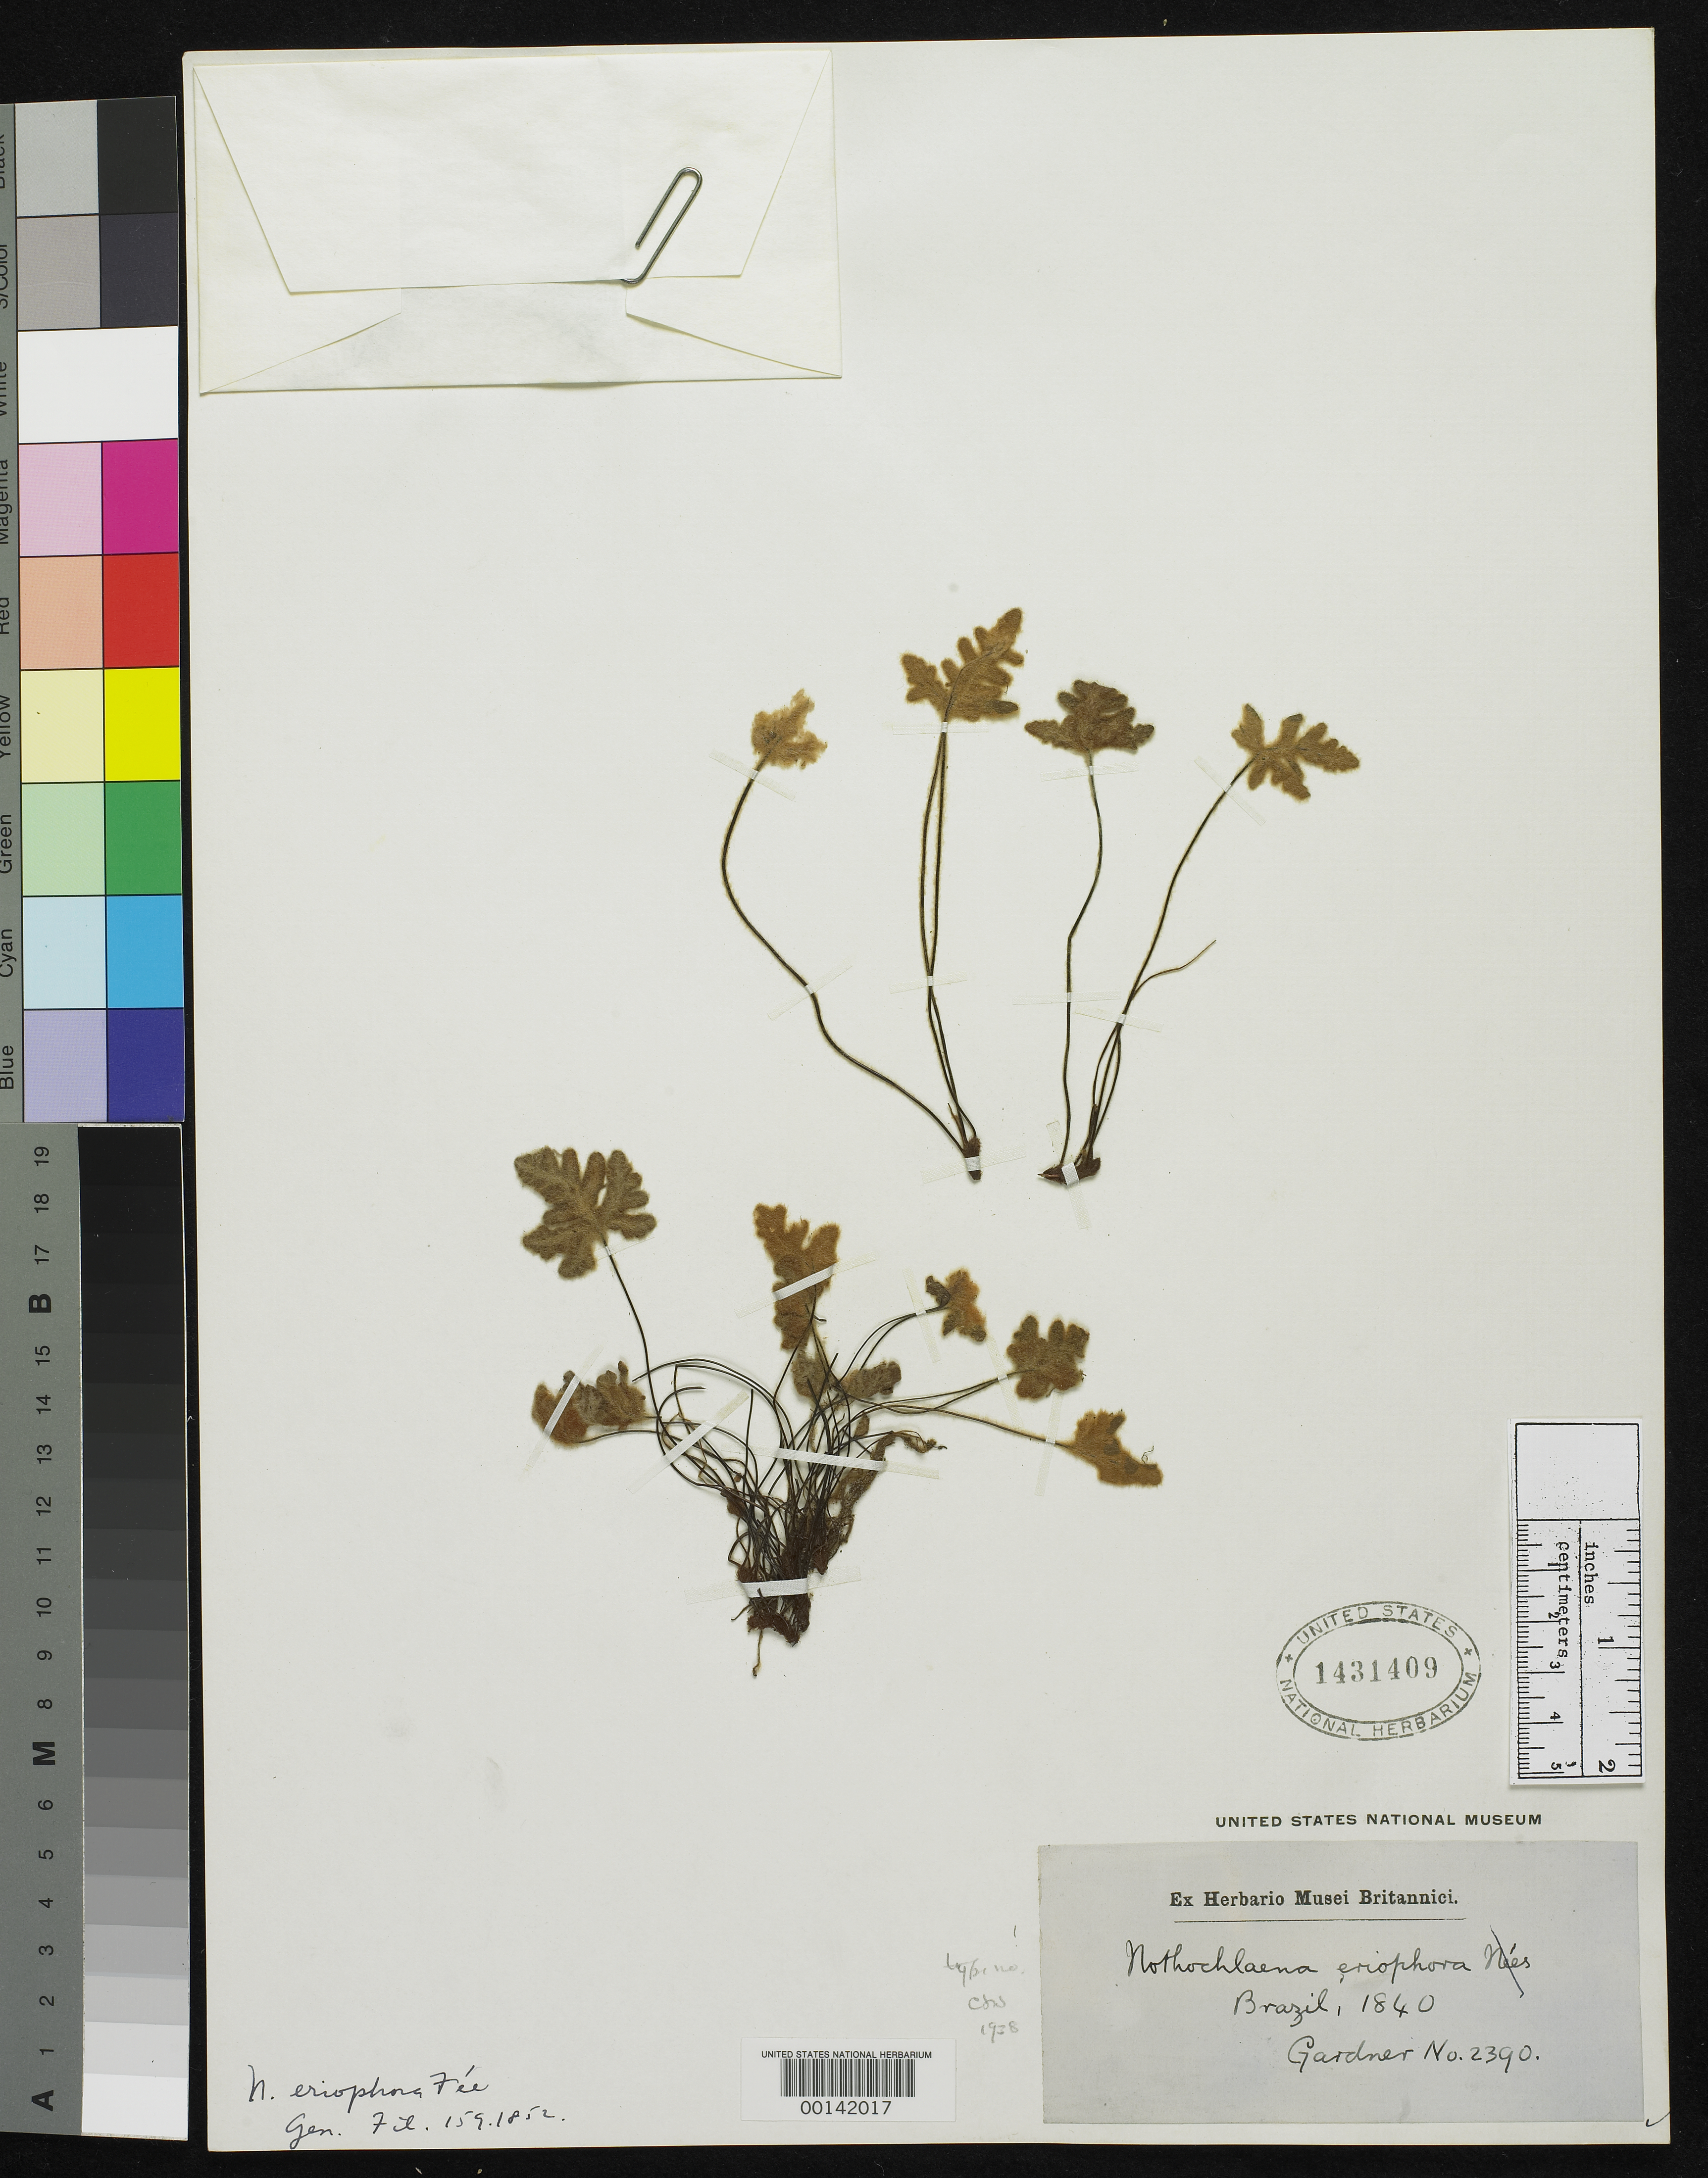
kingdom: Plantae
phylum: Tracheophyta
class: Polypodiopsida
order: Polypodiales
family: Pteridaceae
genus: Notholaena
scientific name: Notholaena eriophora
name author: Fée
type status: Type Collection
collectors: G. Gardner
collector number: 2390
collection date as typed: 1840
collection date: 1840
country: Brazil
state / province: Minas Gerais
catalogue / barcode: US 1431409